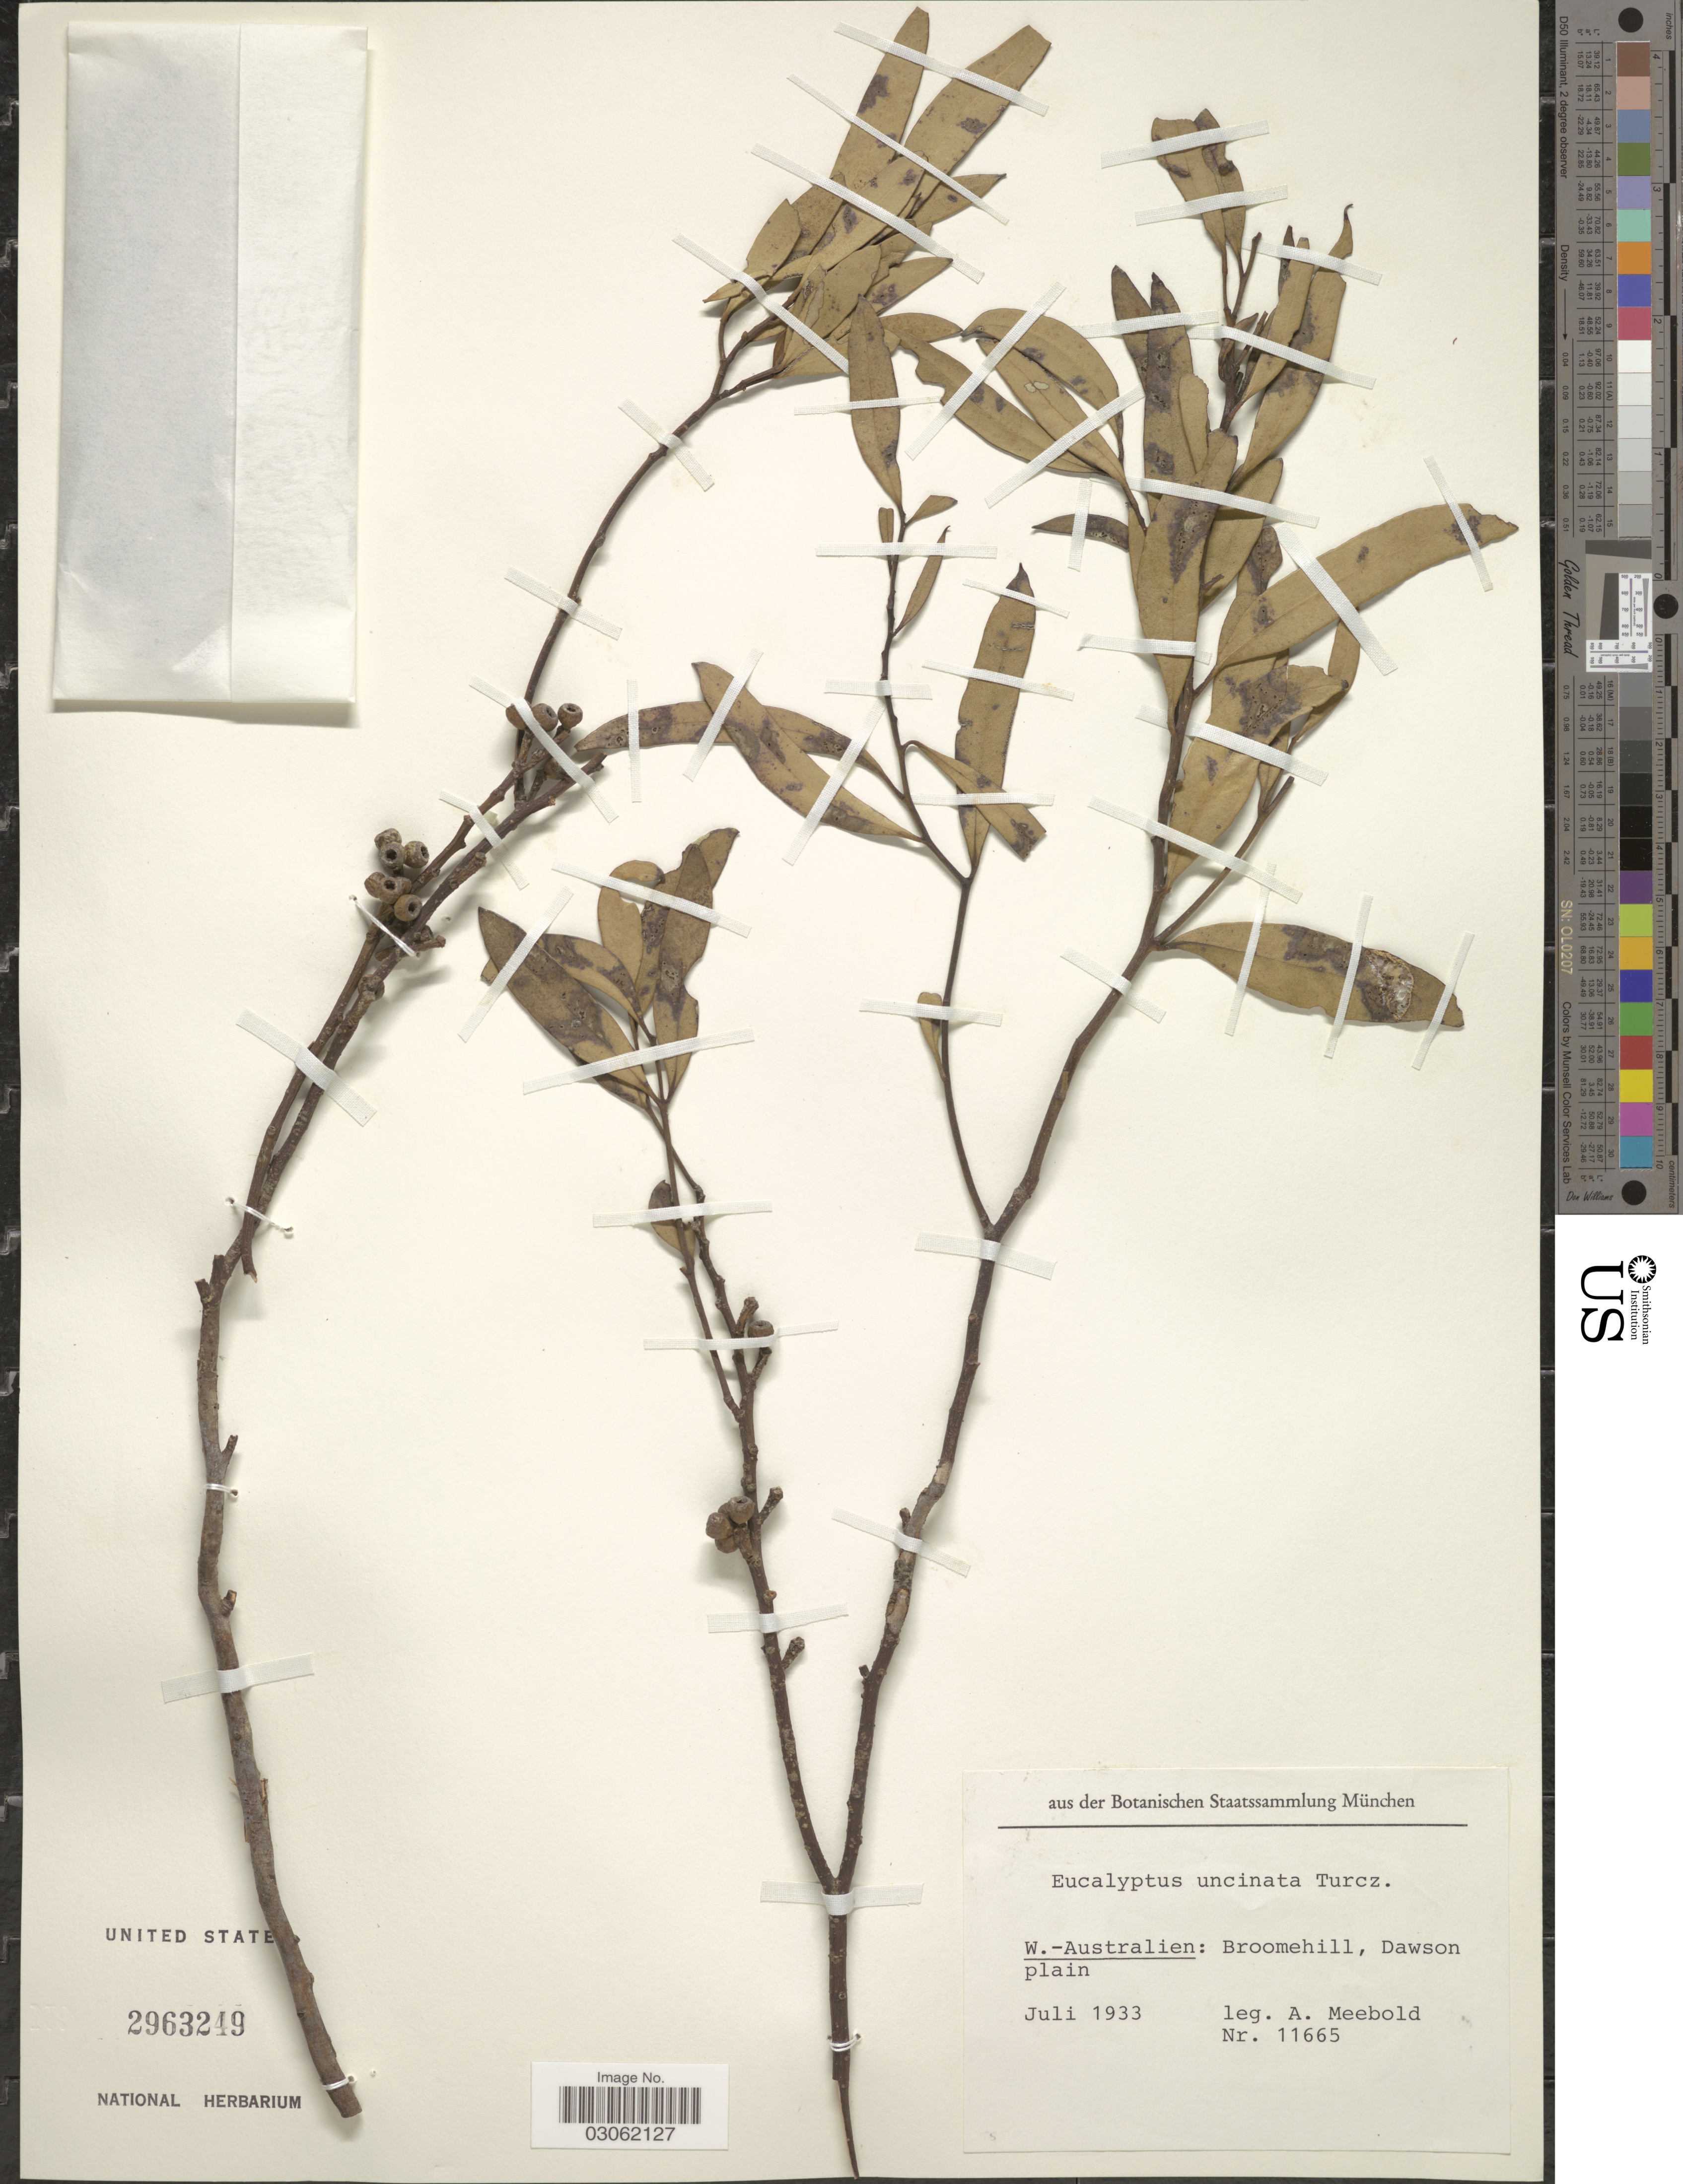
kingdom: Plantae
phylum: Tracheophyta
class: Magnoliopsida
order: Myrtales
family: Myrtaceae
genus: Eucalyptus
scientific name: Eucalyptus uncinata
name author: Turcz.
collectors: A. Meebold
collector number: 11665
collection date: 1933-07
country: Australia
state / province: Western Australia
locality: W.-Australien: Broomehill, Dawson plain.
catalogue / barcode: US 2963249